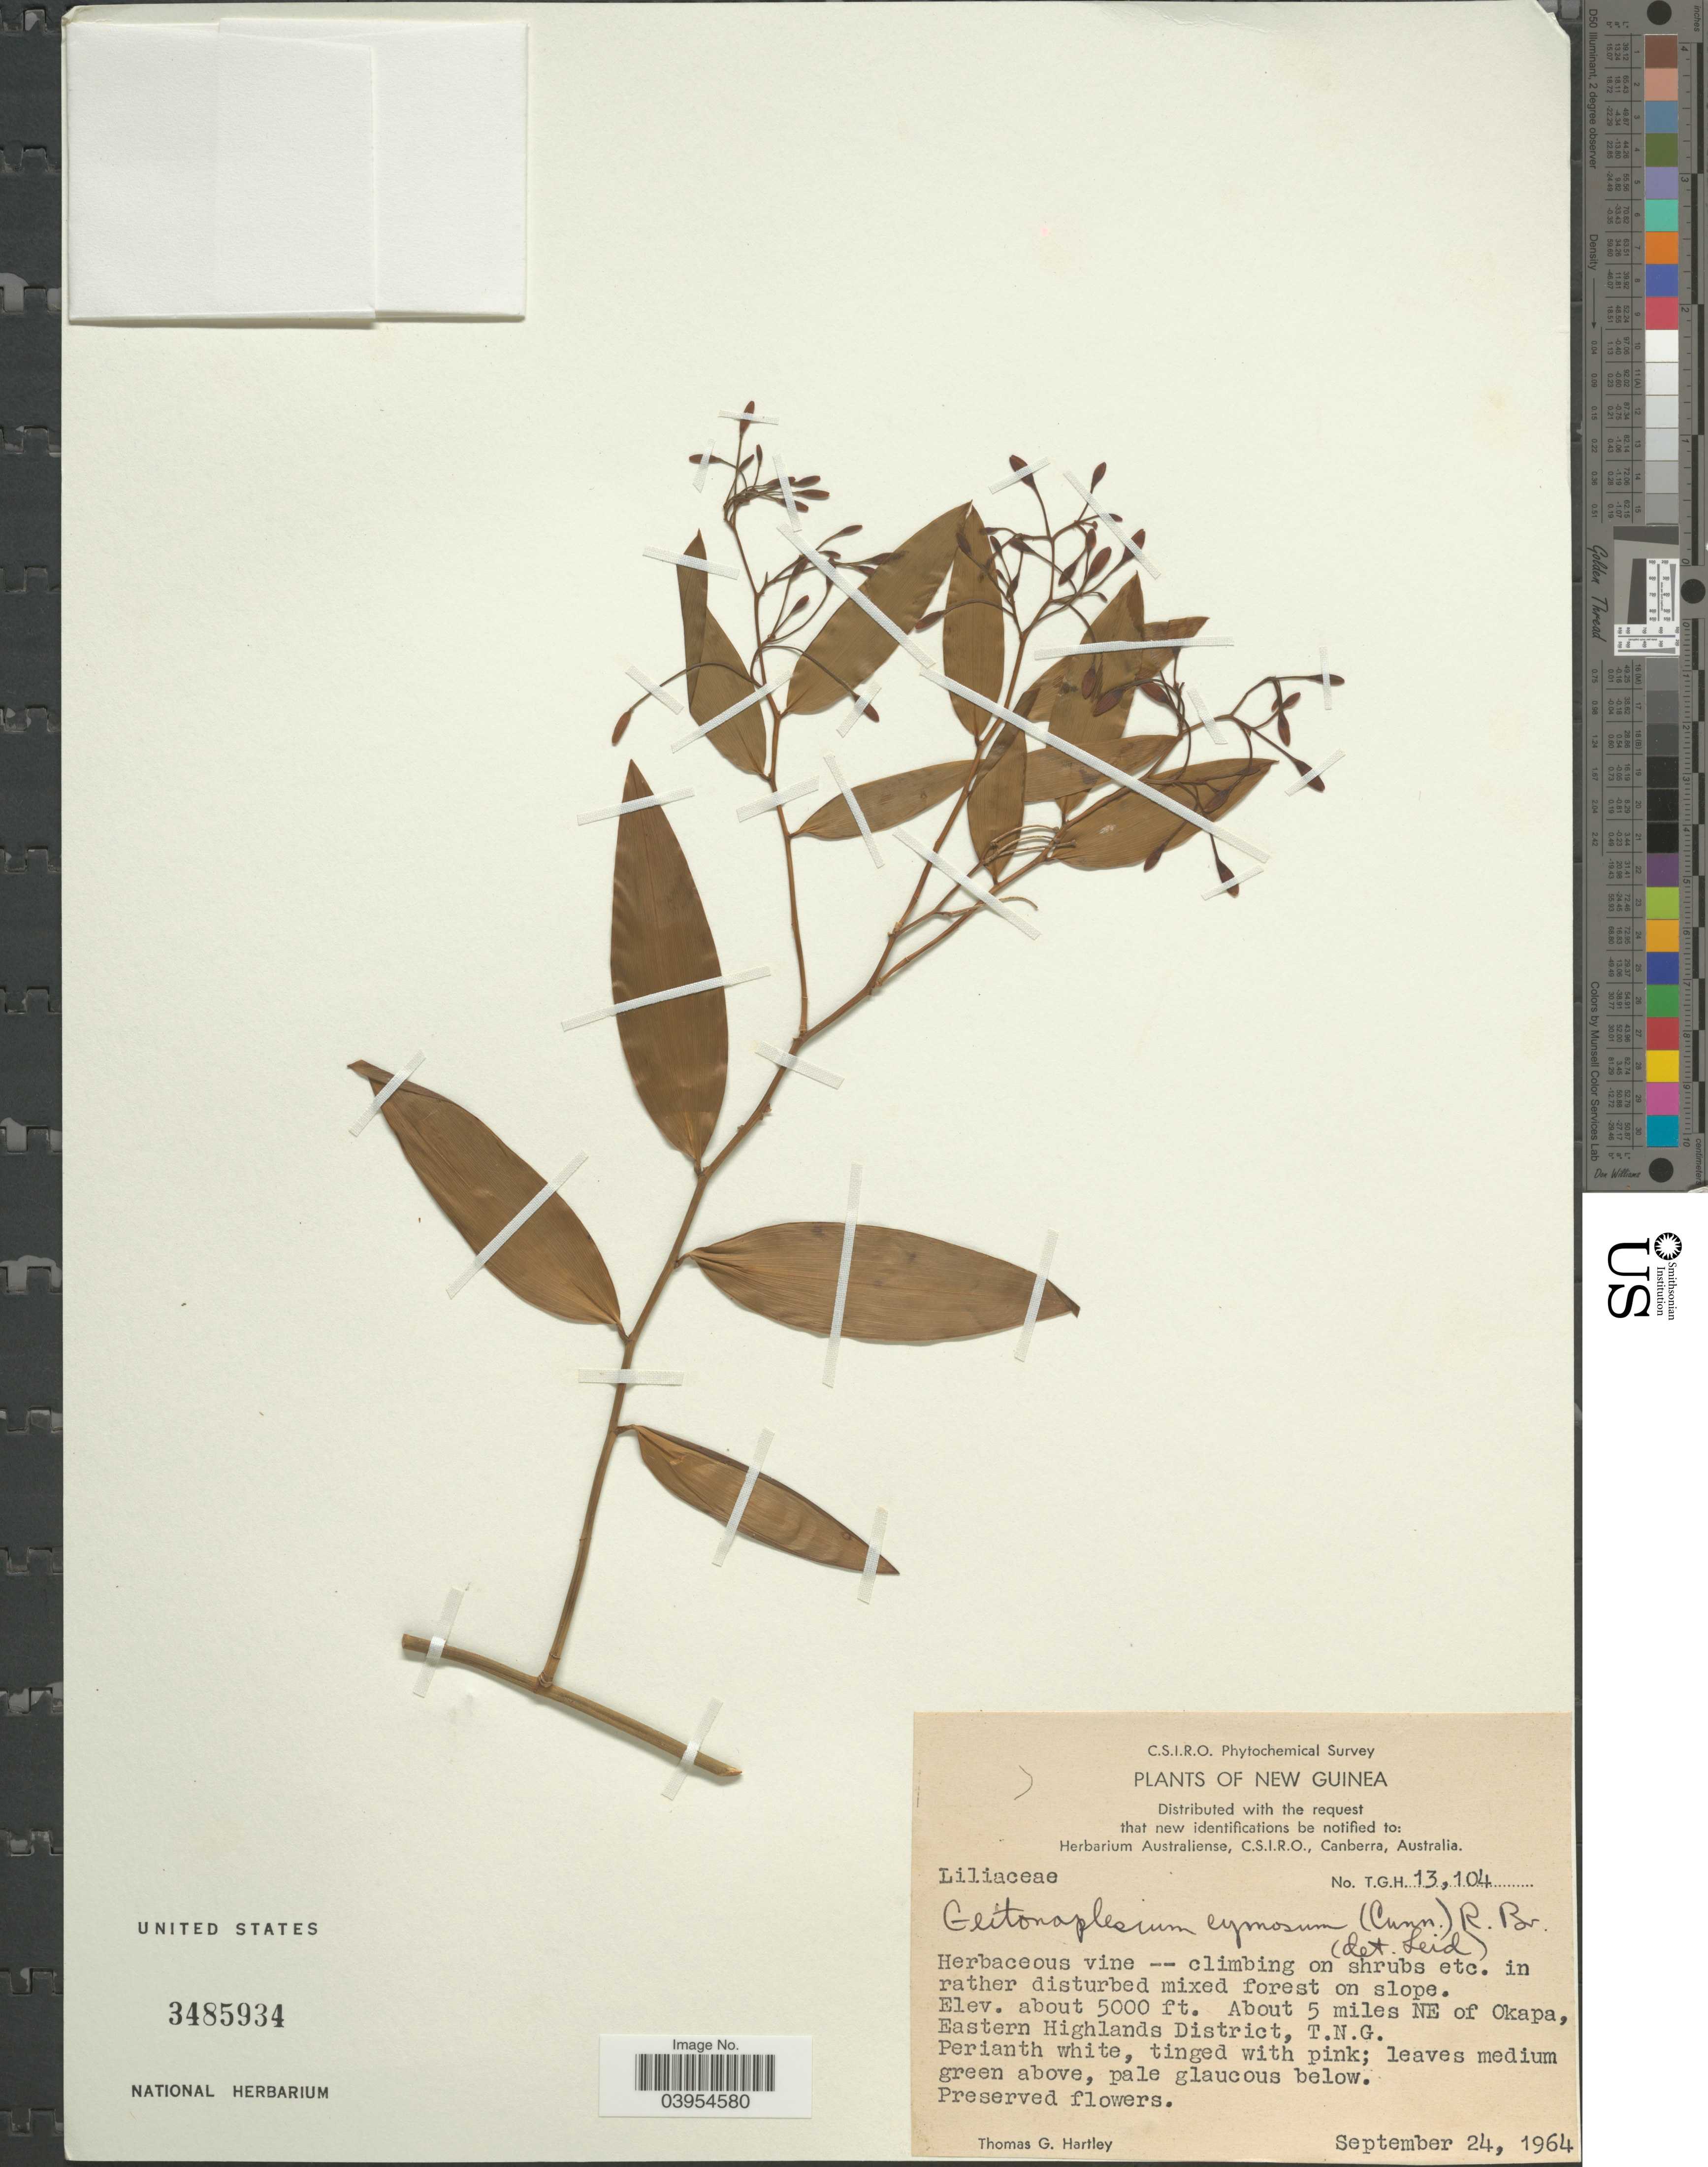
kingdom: Plantae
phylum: Tracheophyta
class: Liliopsida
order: Asparagales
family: Asphodelaceae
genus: Geitonoplesium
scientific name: Geitonoplesium cymosum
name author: (R. Br.) A. Cunn. ex Hook.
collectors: T. G. Hartley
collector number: T.G.H. 13104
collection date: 1964-09-24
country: Papua New Guinea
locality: New Guinea. About 5 miles NE of Okapa, Eastern Highlands District, T.N.G.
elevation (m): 1524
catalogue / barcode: US 3485934